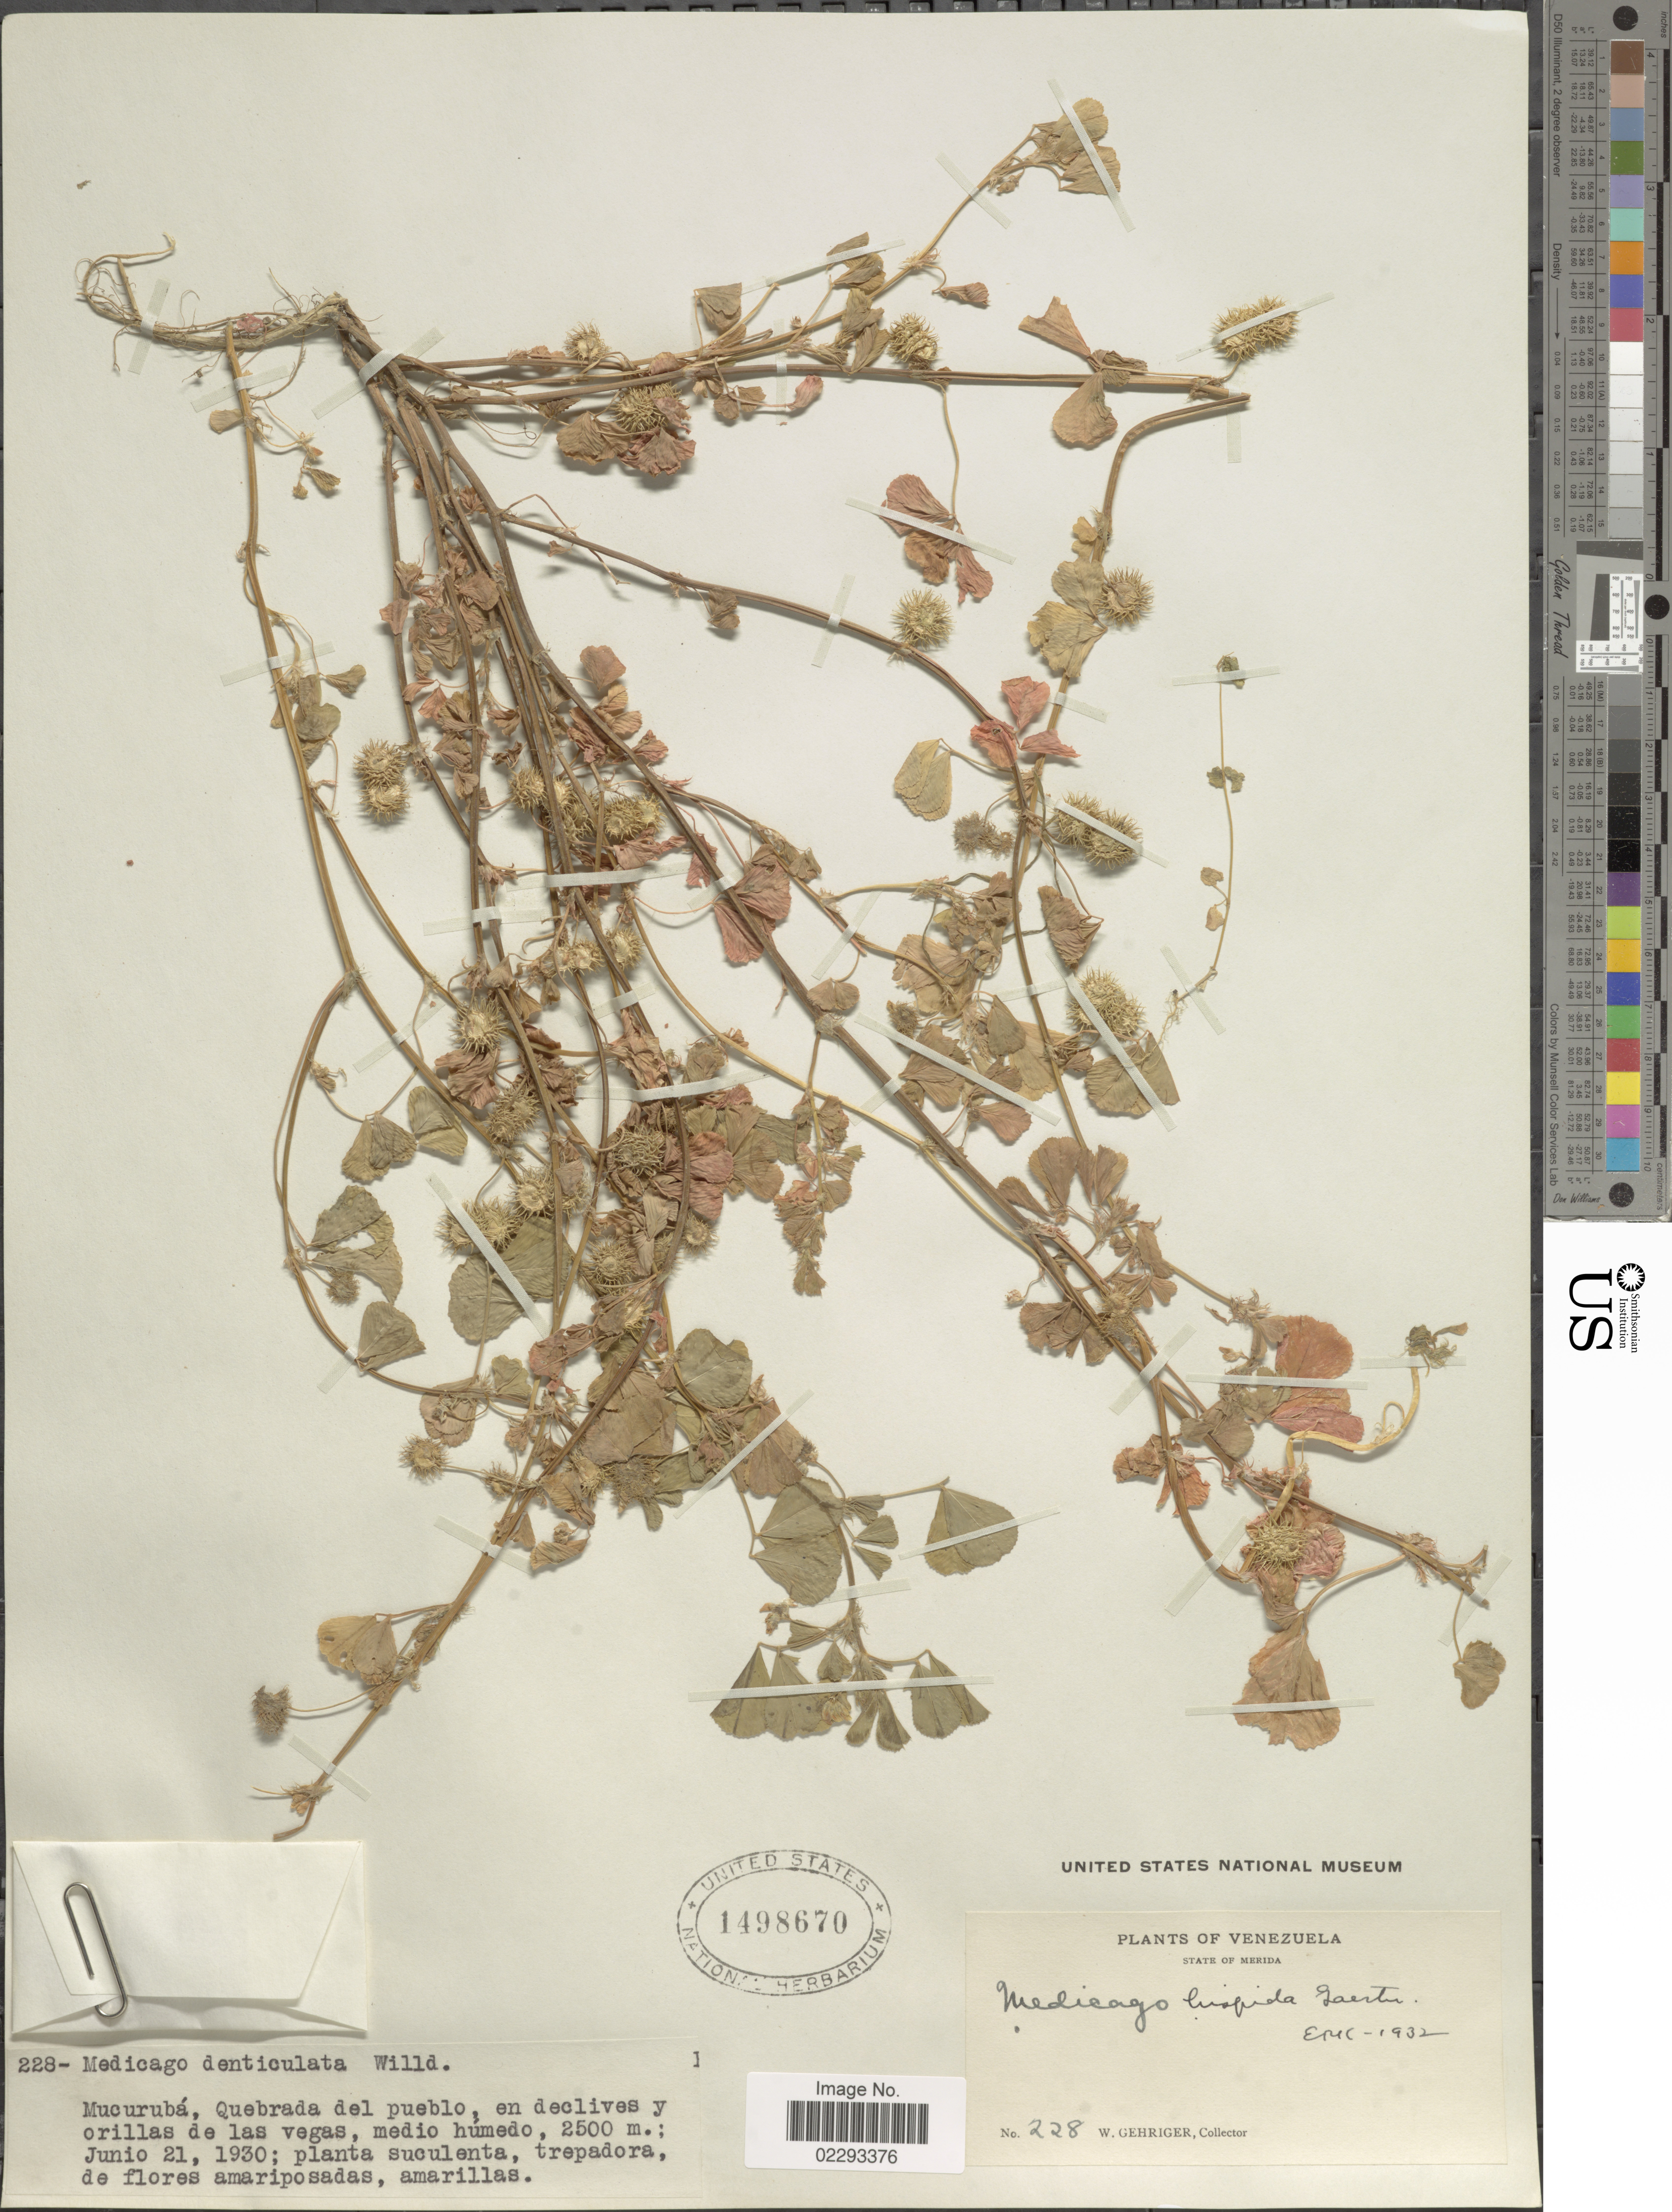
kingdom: Plantae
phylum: Tracheophyta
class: Magnoliopsida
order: Fabales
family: Fabaceae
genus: Medicago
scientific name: Medicago polymorpha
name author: L.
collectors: W. Gehriger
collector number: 228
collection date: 1930-06-21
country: Venezuela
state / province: Mérida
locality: Mucurubá, Quebrada del pueblo, en declives y orillas de las vegas, medio humedo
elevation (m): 2500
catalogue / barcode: US 1498670